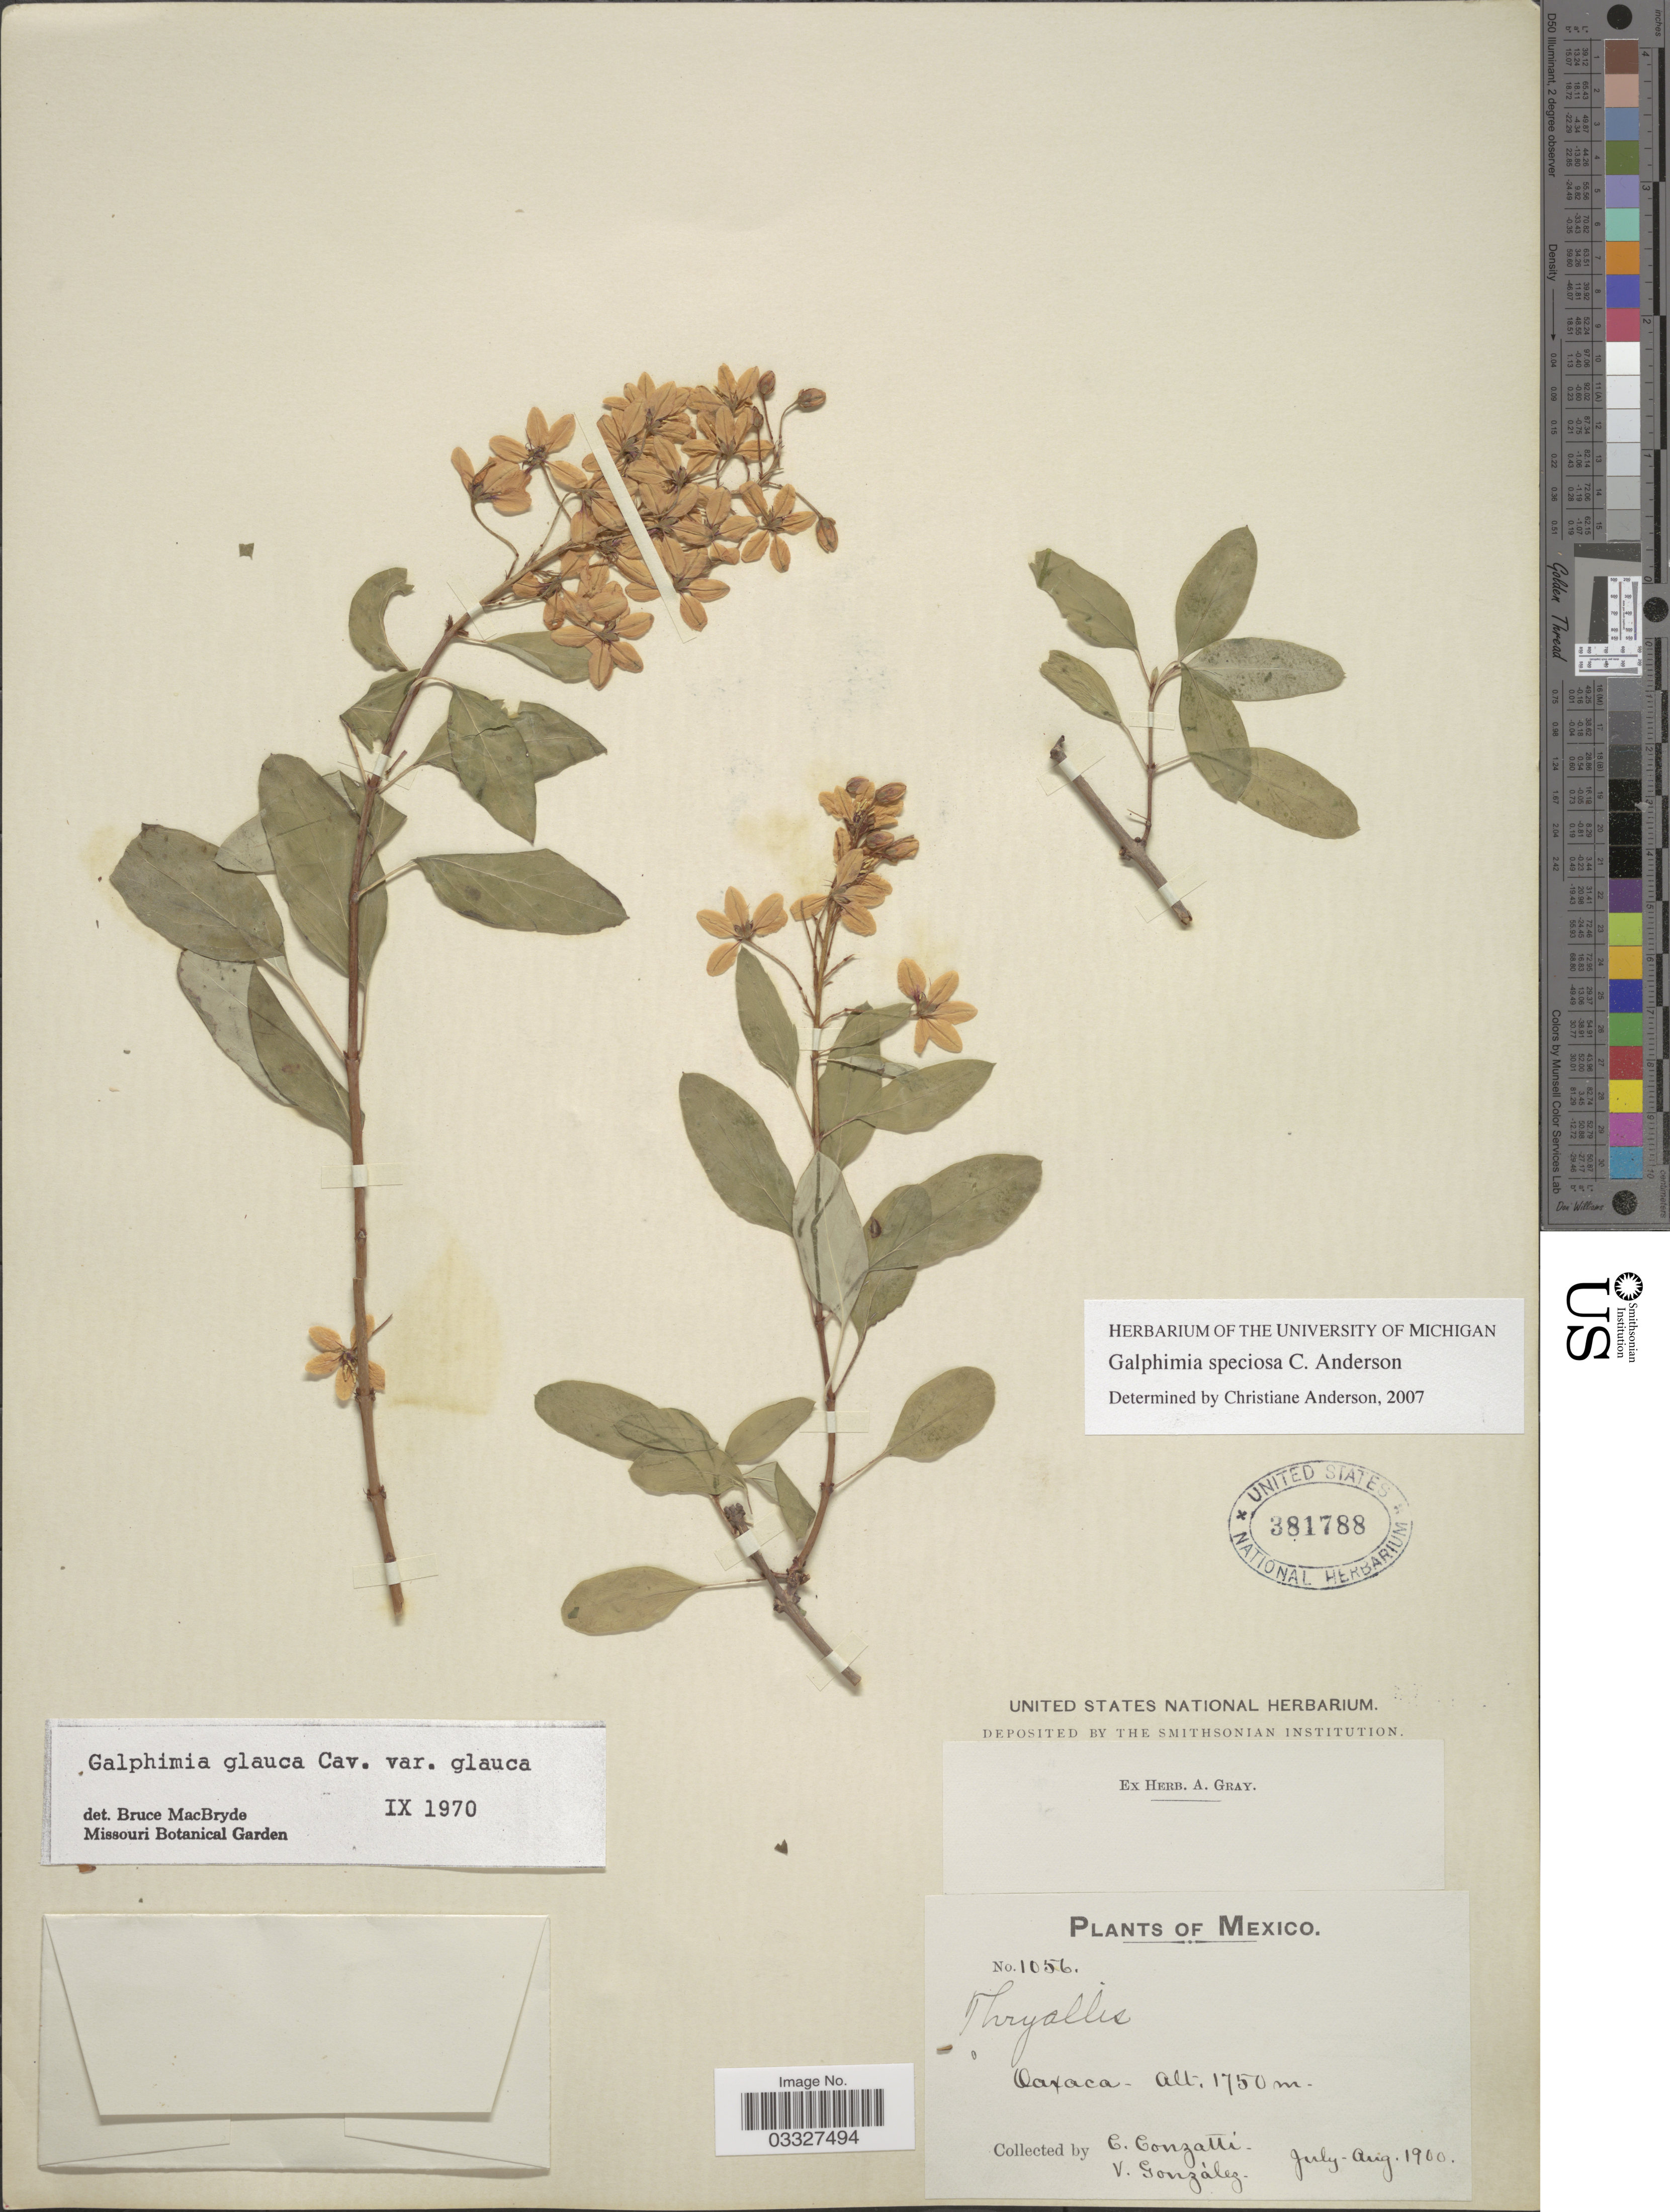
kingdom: Plantae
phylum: Tracheophyta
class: Magnoliopsida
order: Malpighiales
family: Malpighiaceae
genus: Galphimia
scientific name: Galphimia speciosa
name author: C.E. Anderson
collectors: C. Conzatti & V. González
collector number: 1056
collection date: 1900-07/1900-08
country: Mexico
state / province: Oaxaca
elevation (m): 1750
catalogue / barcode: US 381788